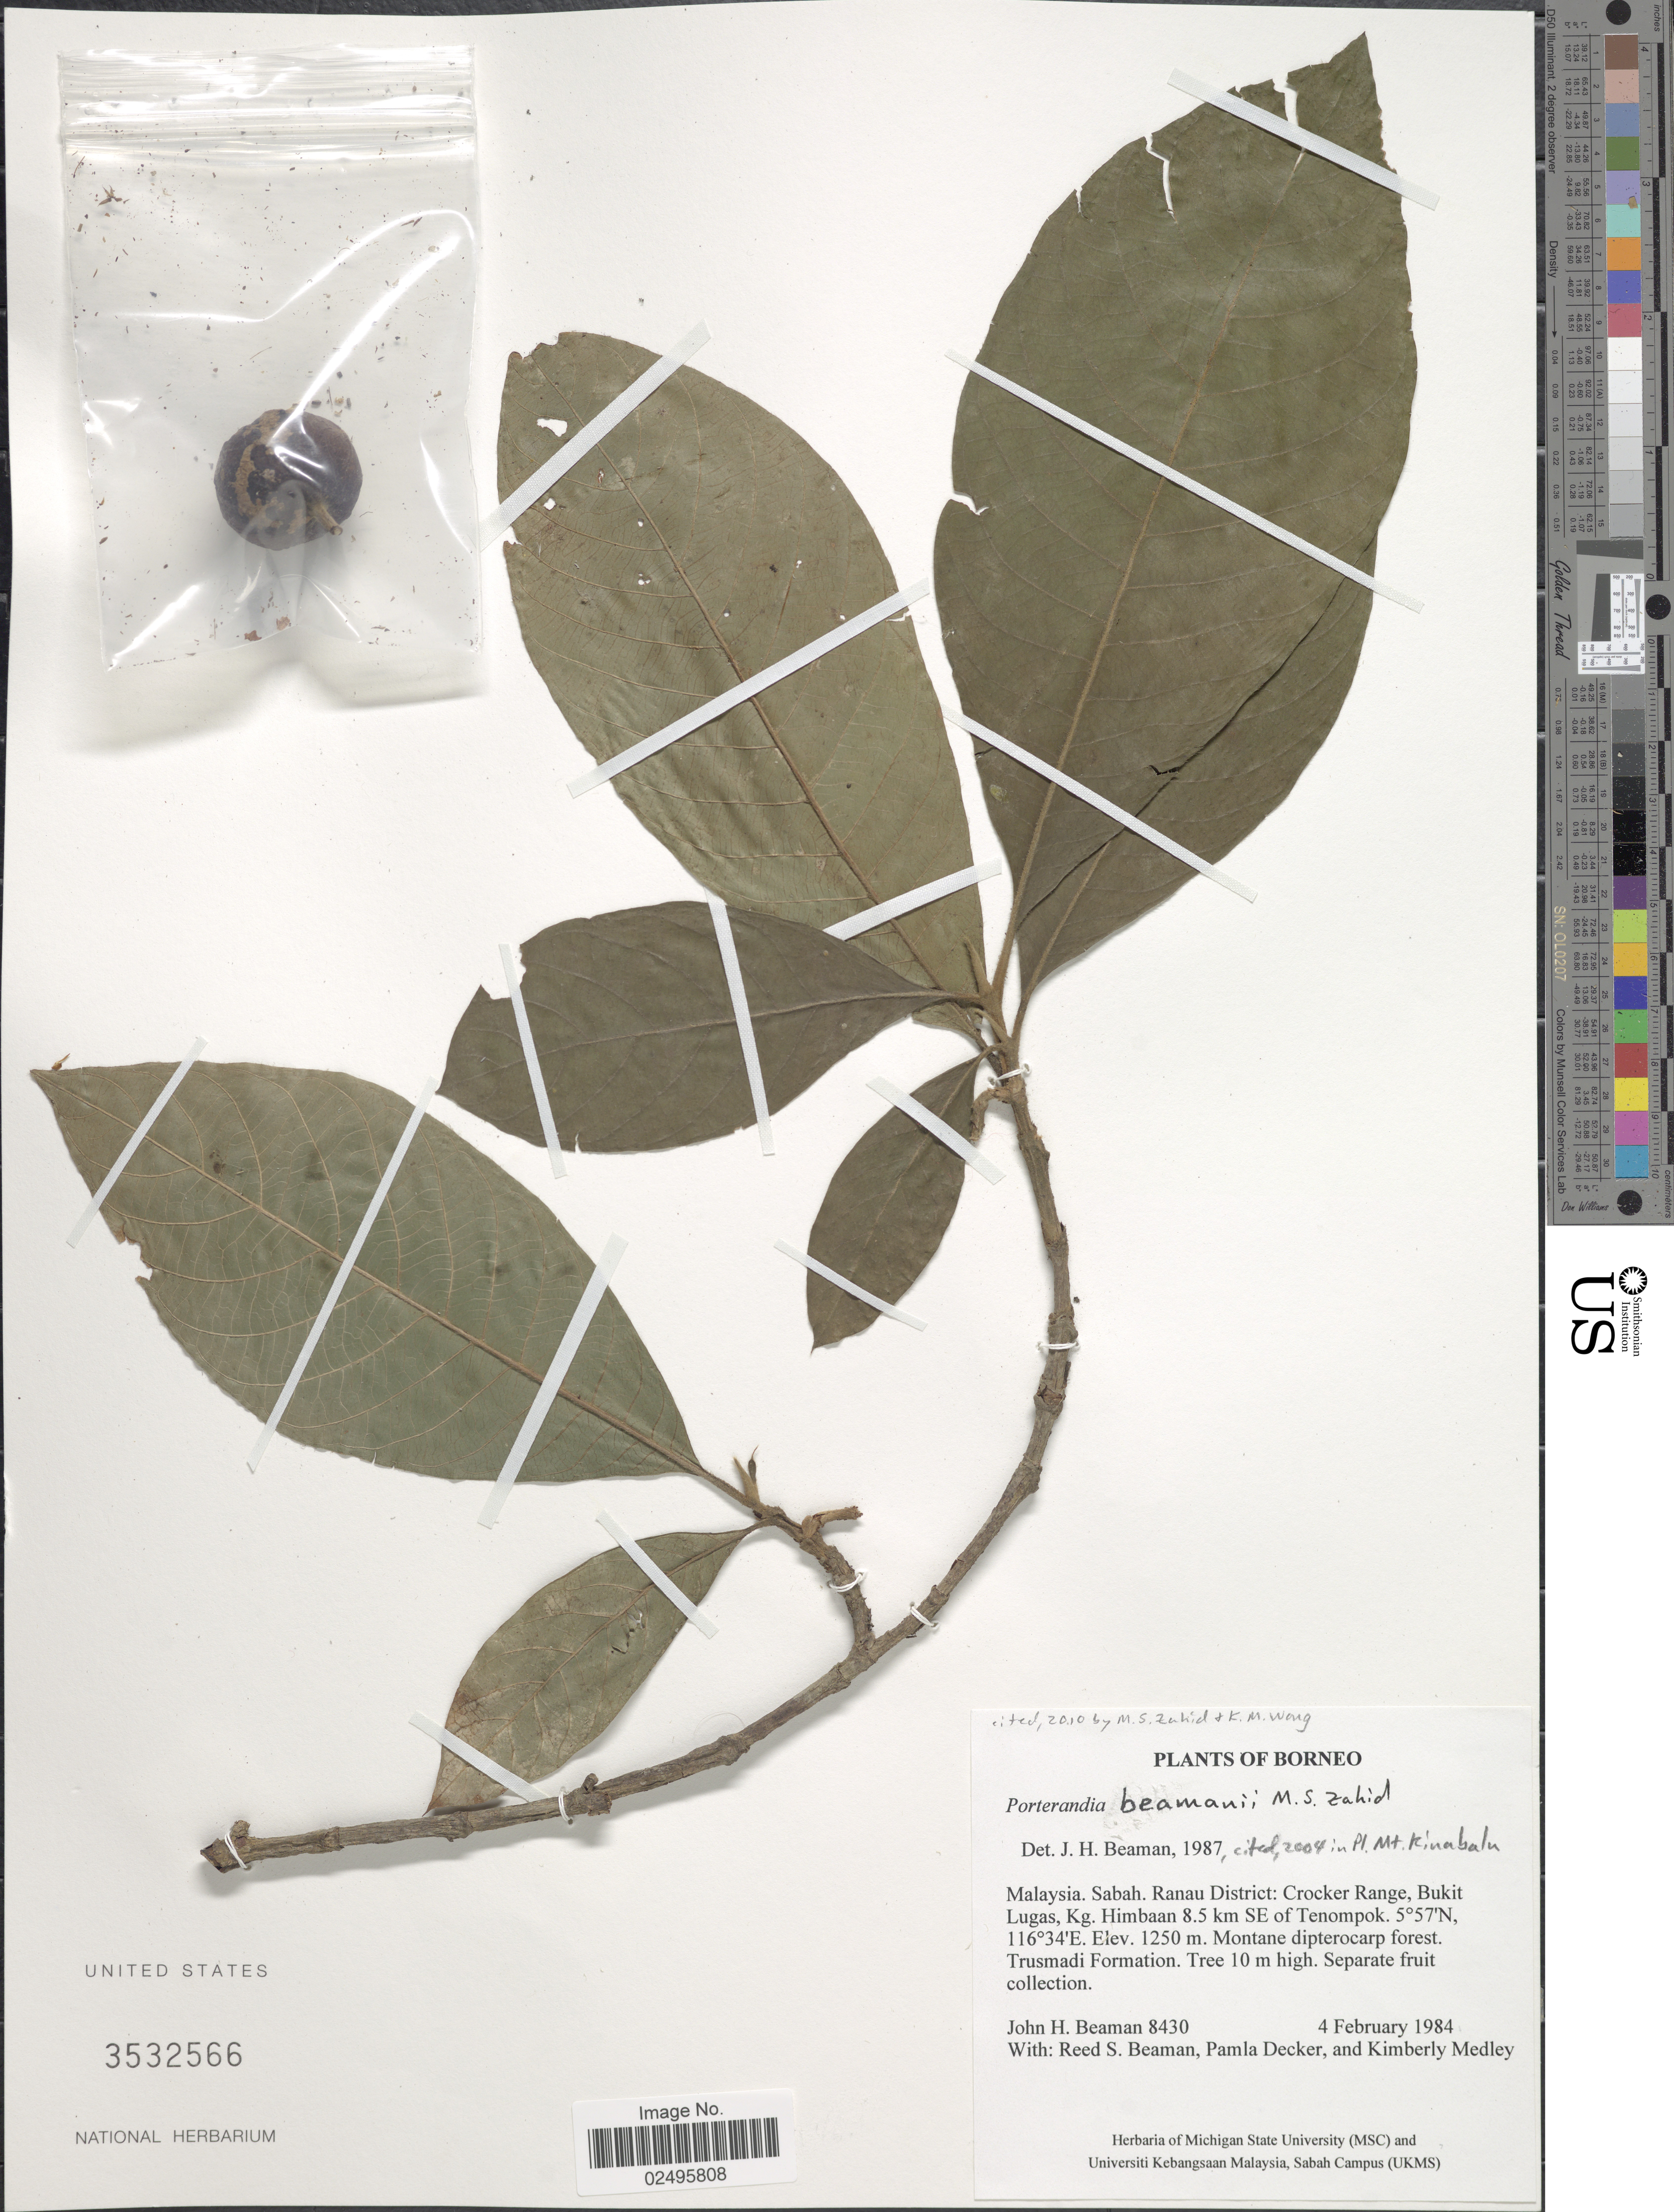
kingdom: Plantae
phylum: Tracheophyta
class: Magnoliopsida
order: Gentianales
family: Rubiaceae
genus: Porterandia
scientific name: Porterandia beamanii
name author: Zahid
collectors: J. H. Beaman, R. S. Beaman, P. Decker & K. Medley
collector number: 8430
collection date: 1984-02-04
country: Malaysia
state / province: Sabah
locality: Borneo. Ranau District: Crocker Range, Bukit Lugas, Kg. Himbaan 8.5 km SE of Tenompok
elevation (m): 1250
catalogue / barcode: US 3532566